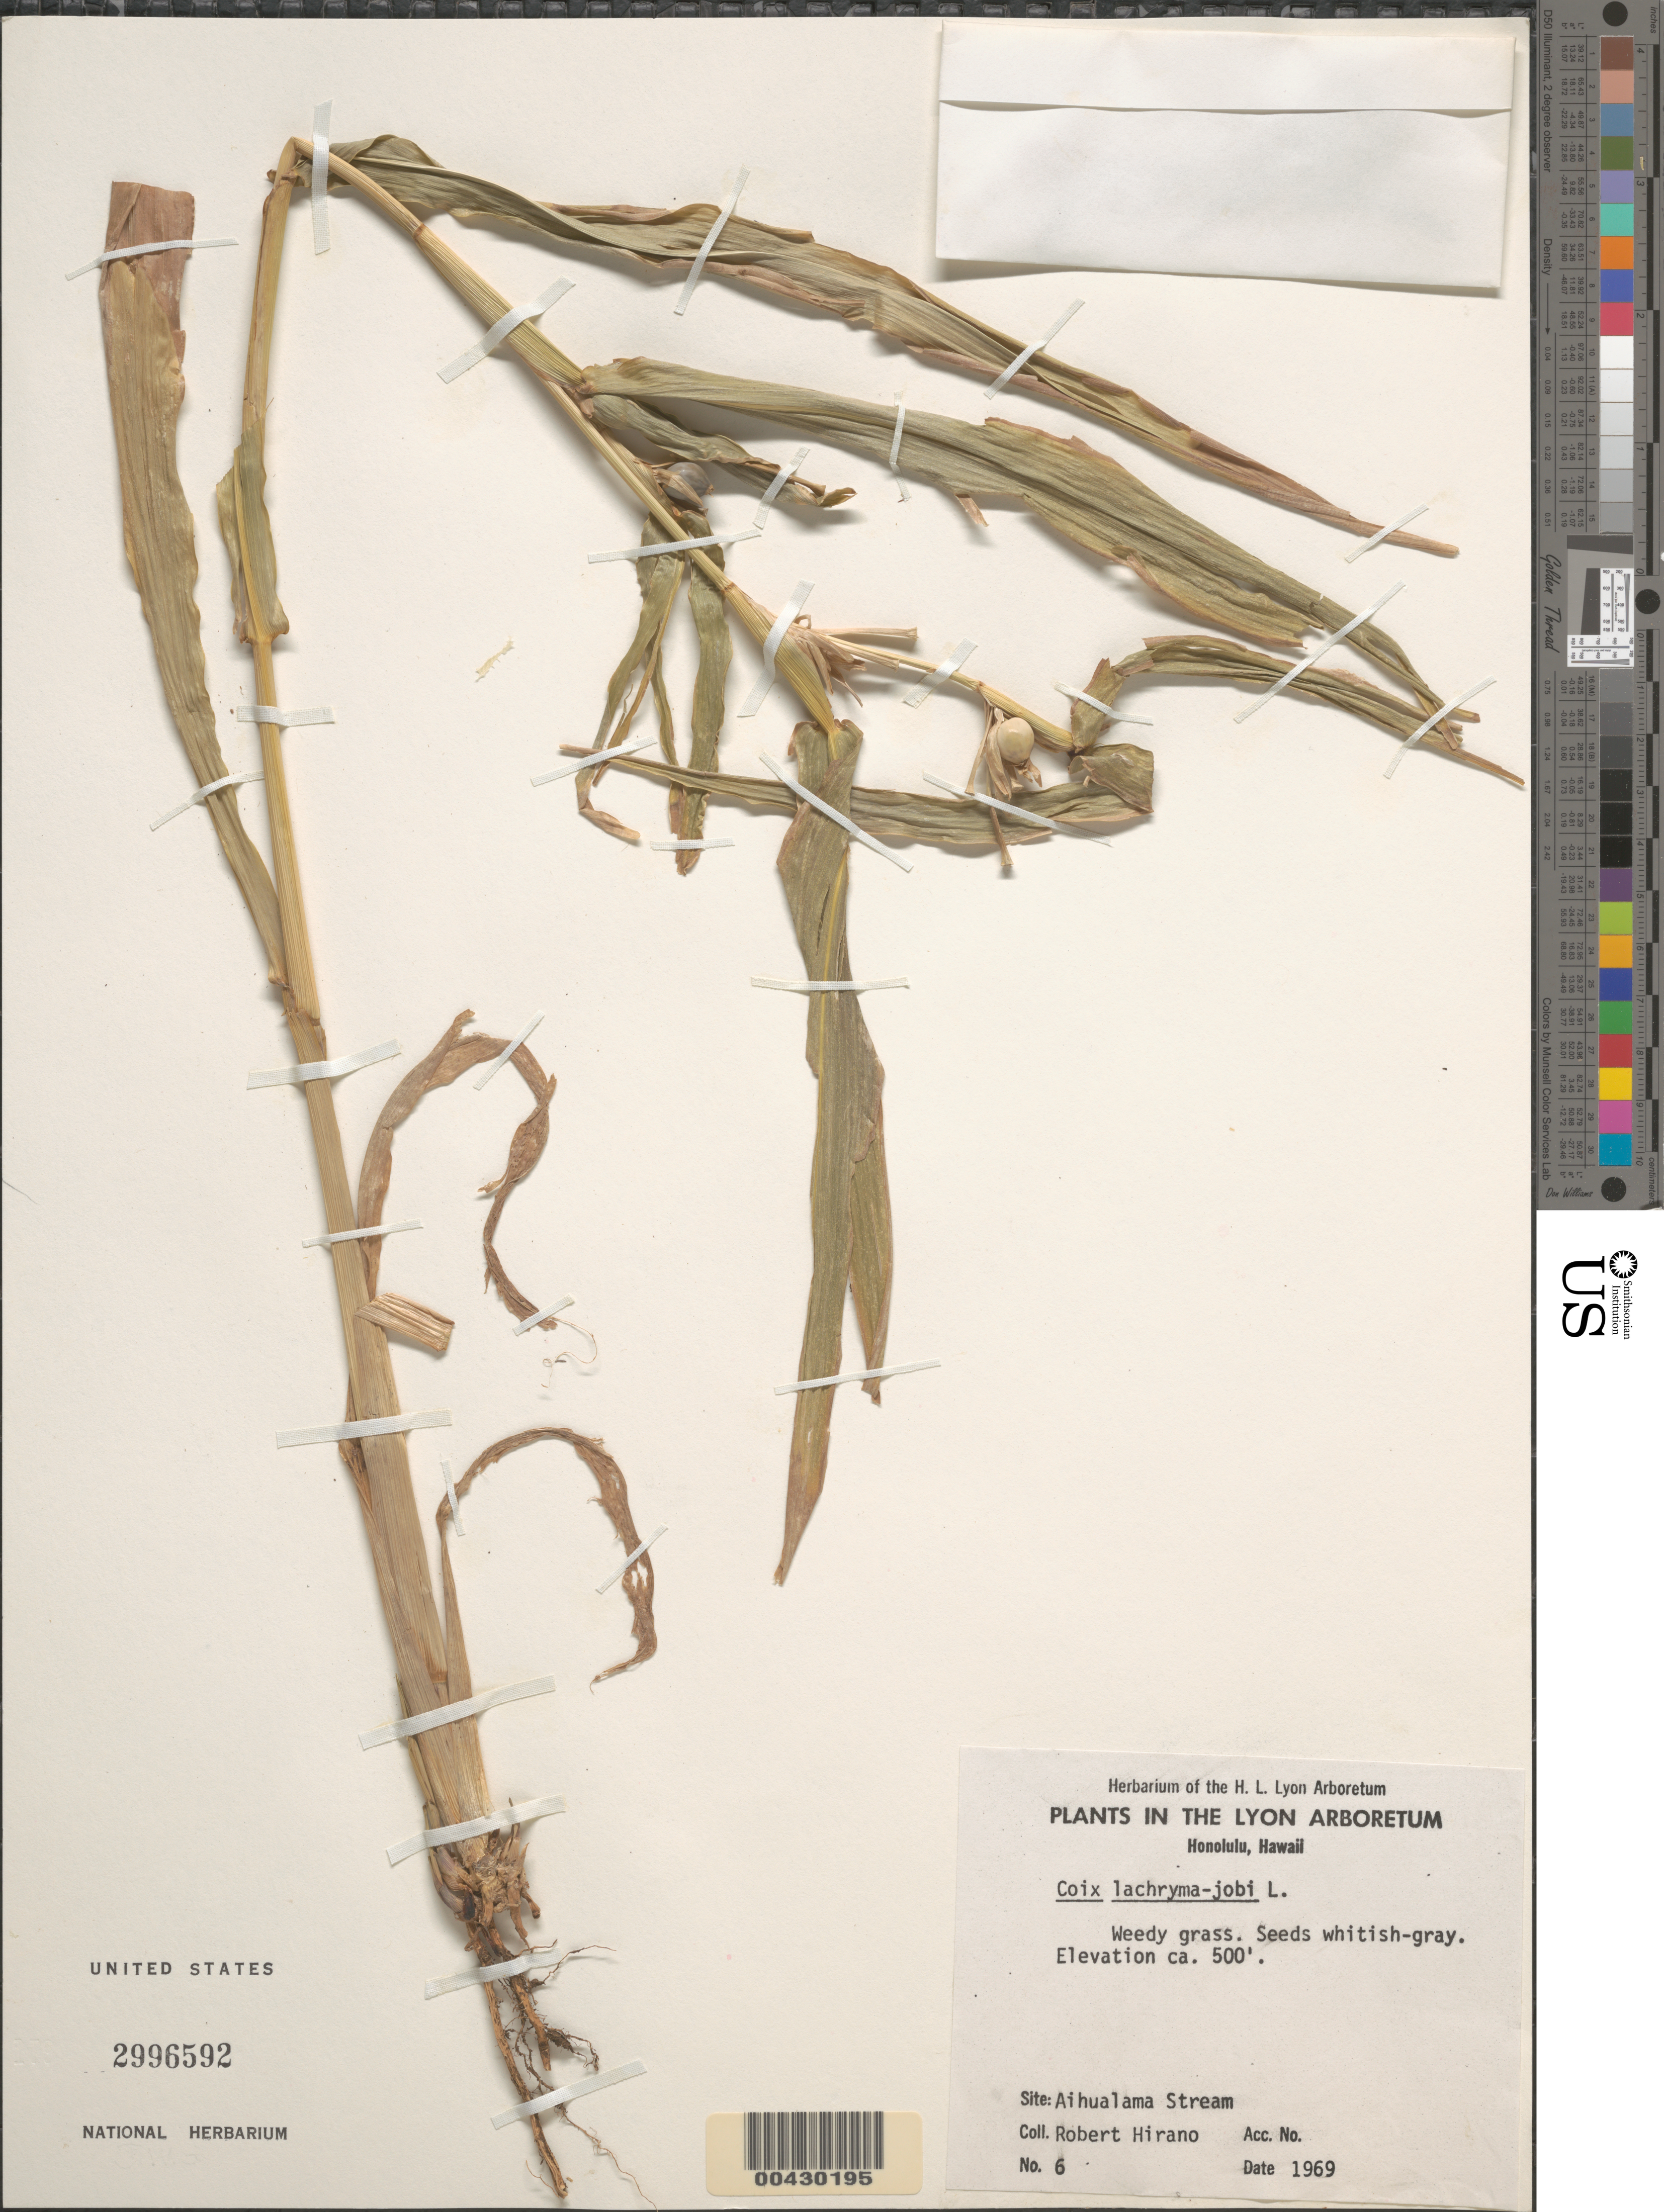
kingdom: Plantae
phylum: Tracheophyta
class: Liliopsida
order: Poales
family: Poaceae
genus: Coix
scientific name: Coix lacryma-jobi var. lacryma-jobi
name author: L.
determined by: Faccenda, K.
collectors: R. Hirano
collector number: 6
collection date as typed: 1969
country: United States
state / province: Hawaii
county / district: Honolulu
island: Oahu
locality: Aihualama Stream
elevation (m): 152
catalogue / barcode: US 2996592